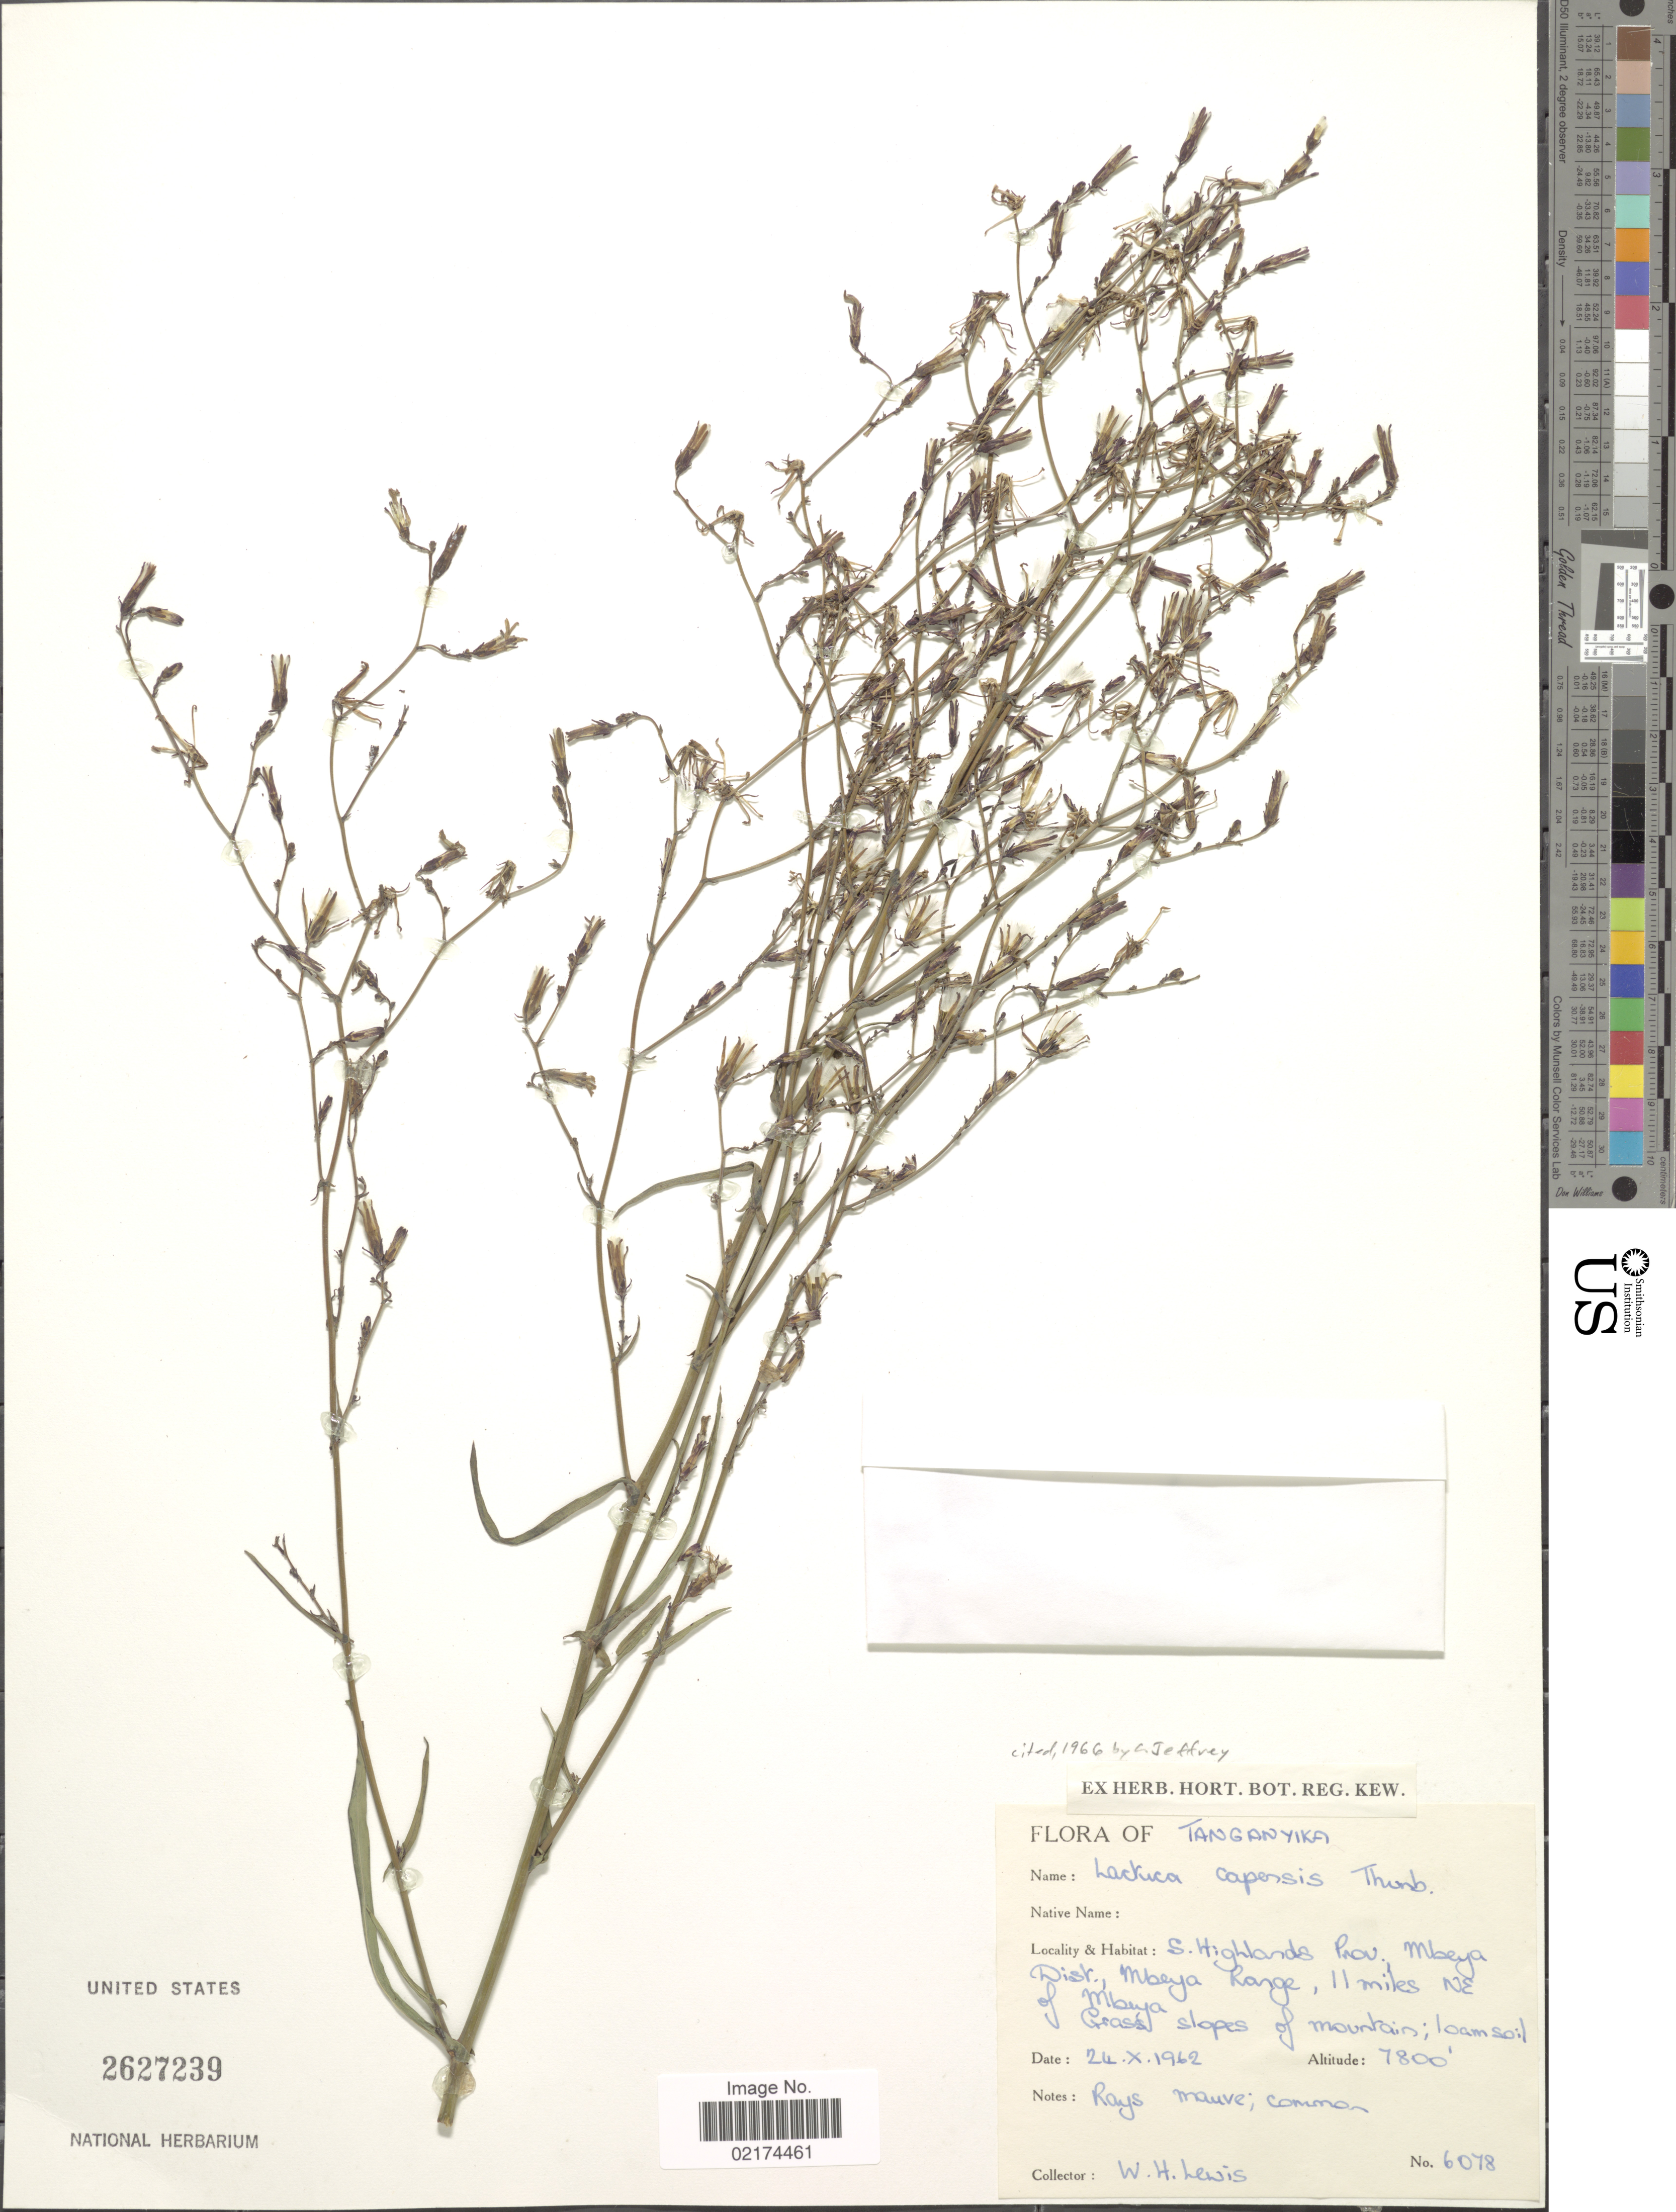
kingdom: Plantae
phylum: Tracheophyta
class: Magnoliopsida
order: Asterales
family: Asteraceae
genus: Lactuca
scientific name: Lactuca inermis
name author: Forssk.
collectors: W. H. Lewis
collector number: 6078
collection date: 1962-10-24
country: Tanzania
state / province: Mbeya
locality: Tanganyika, S. Highlands Prov. Mbeya of Mbeya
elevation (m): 2377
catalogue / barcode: US 2627239